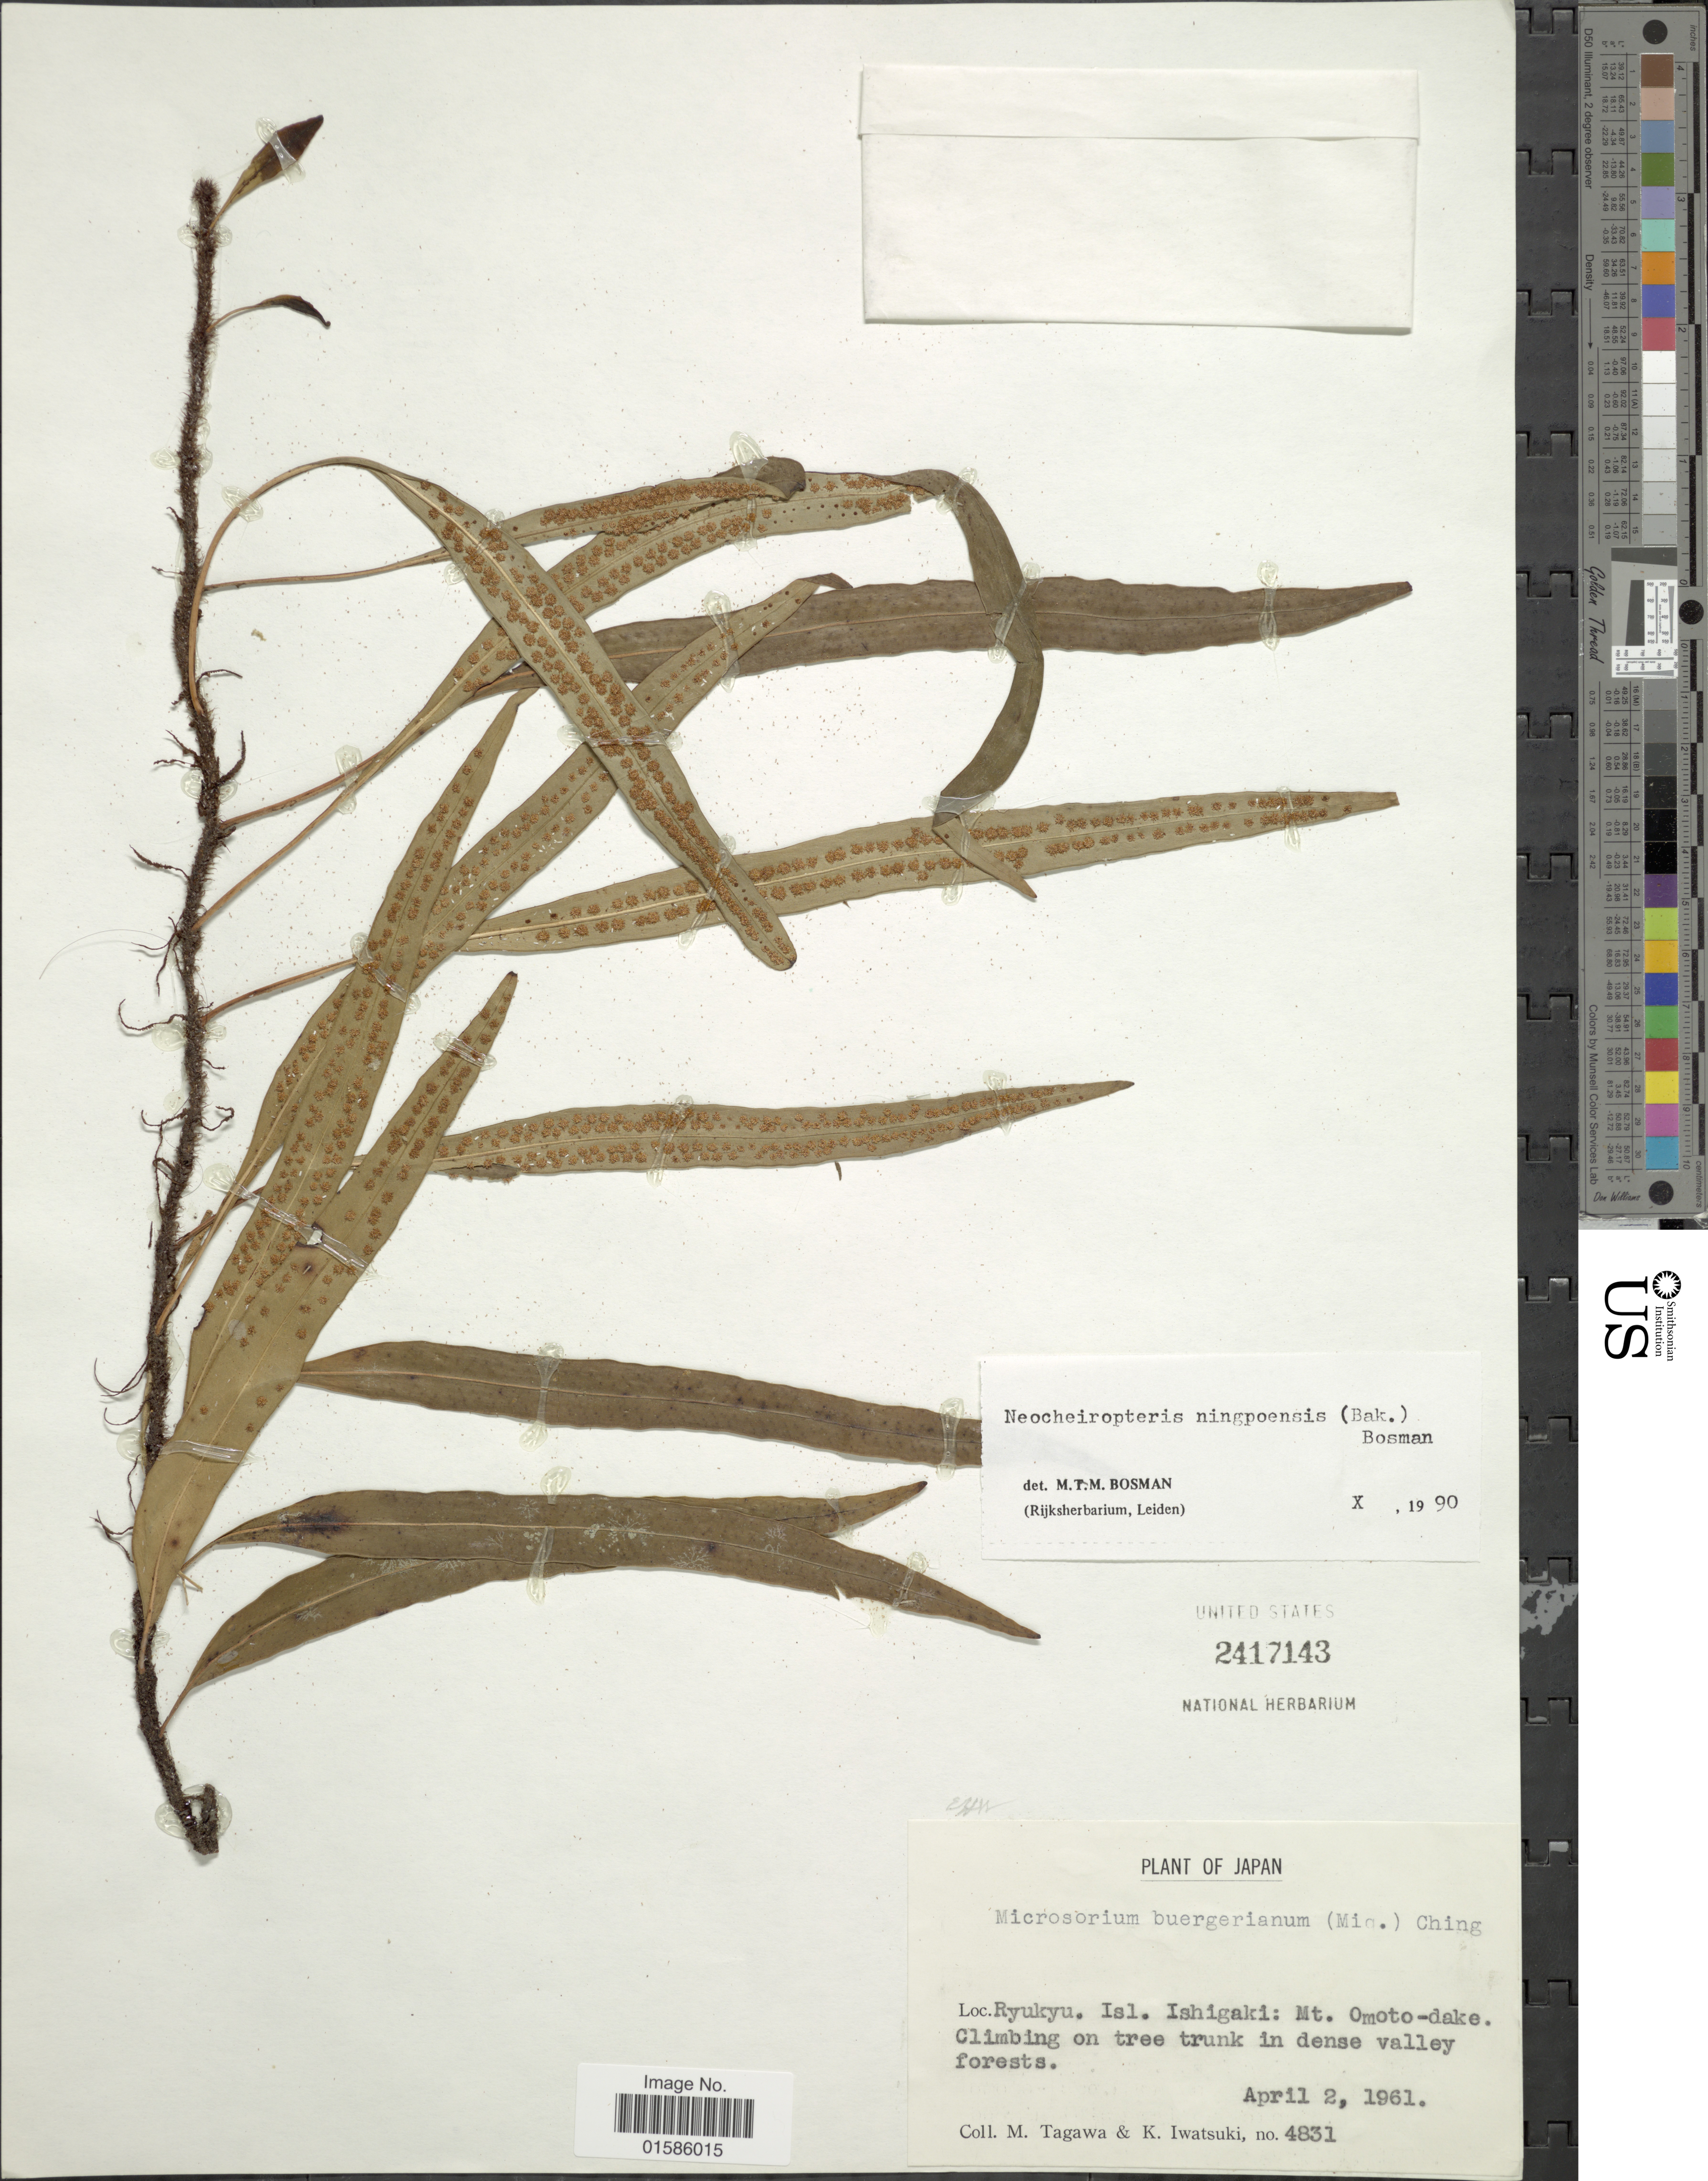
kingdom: Plantae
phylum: Tracheophyta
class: Polypodiopsida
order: Polypodiales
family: Polypodiaceae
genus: Microsorum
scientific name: Microsorum ningpoensis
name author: (Baker)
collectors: M. Tagawa & K. Iwatsuki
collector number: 4831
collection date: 1961-04-02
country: Japan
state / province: Okinawa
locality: Ryukyu Isl Ishigaki: Mt Omoto-dake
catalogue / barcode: US 2417143